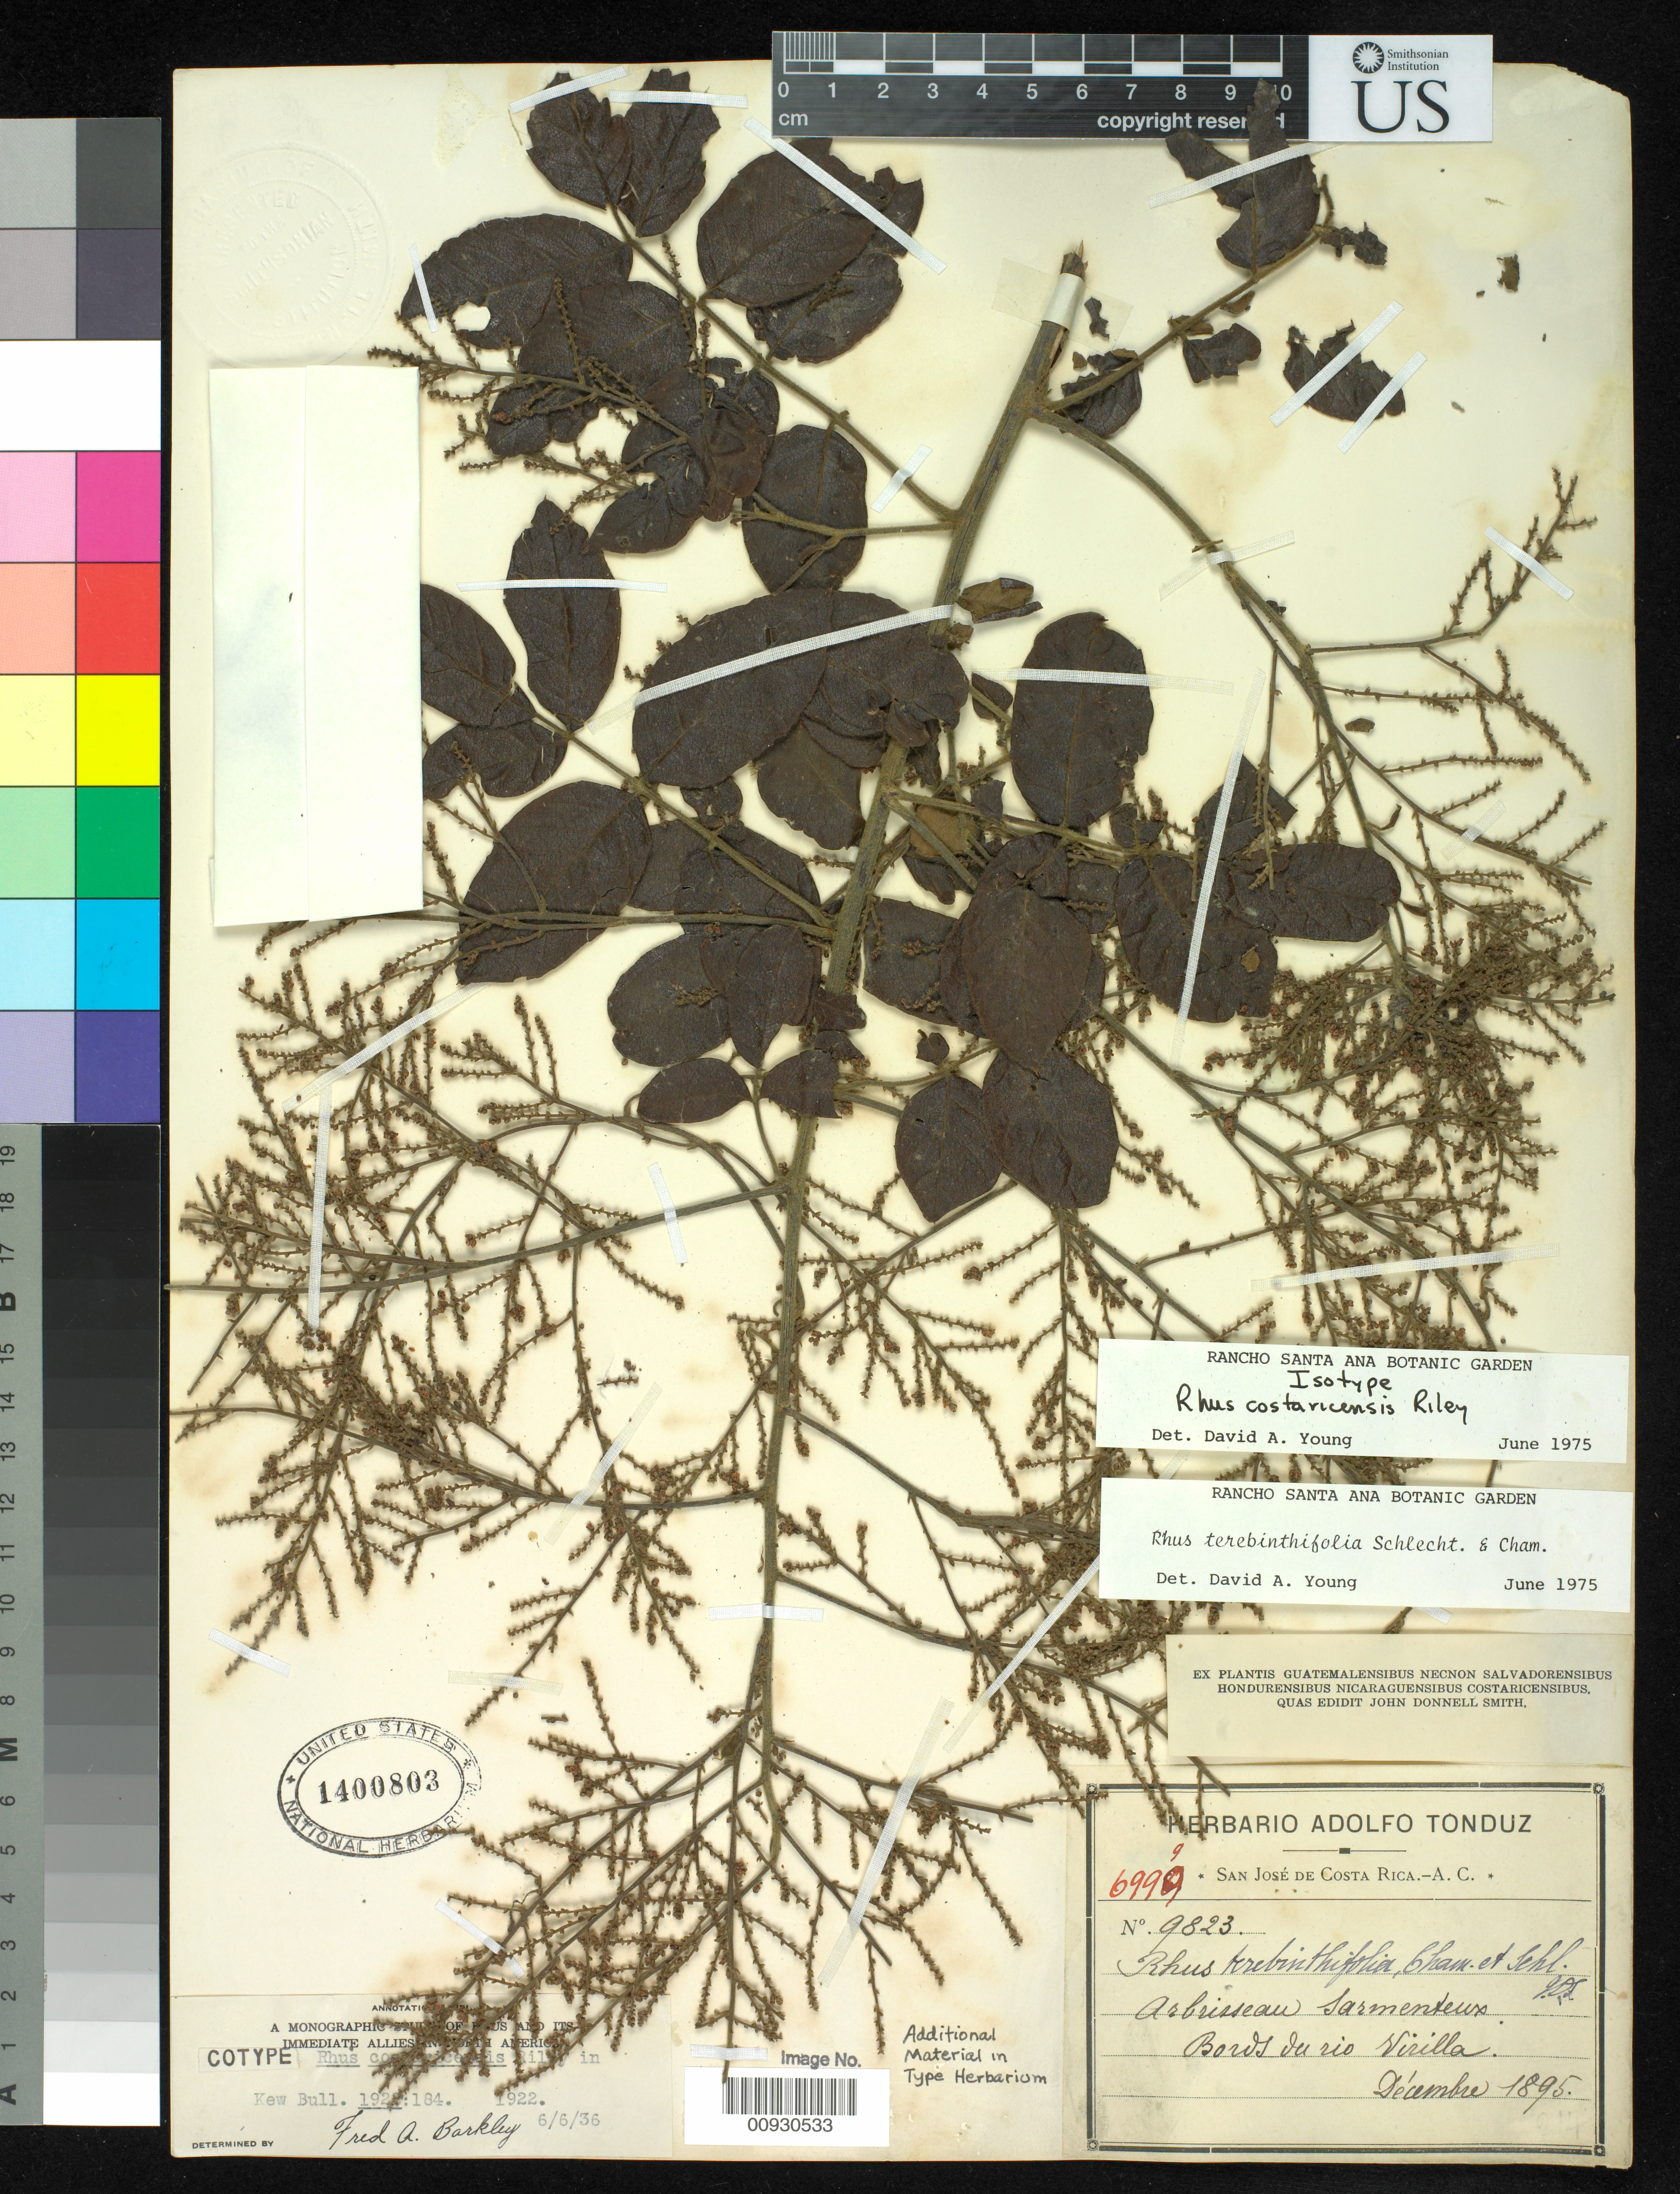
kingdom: Plantae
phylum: Tracheophyta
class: Magnoliopsida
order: Sapindales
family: Anacardiaceae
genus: Rhus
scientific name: Rhus costaricensis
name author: L. Riley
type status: Isotype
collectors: A. Tonduz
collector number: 9823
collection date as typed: Dec 1895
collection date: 1895-12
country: Costa Rica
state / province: San José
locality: Río Virilla.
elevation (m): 1100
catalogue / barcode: US 1400803